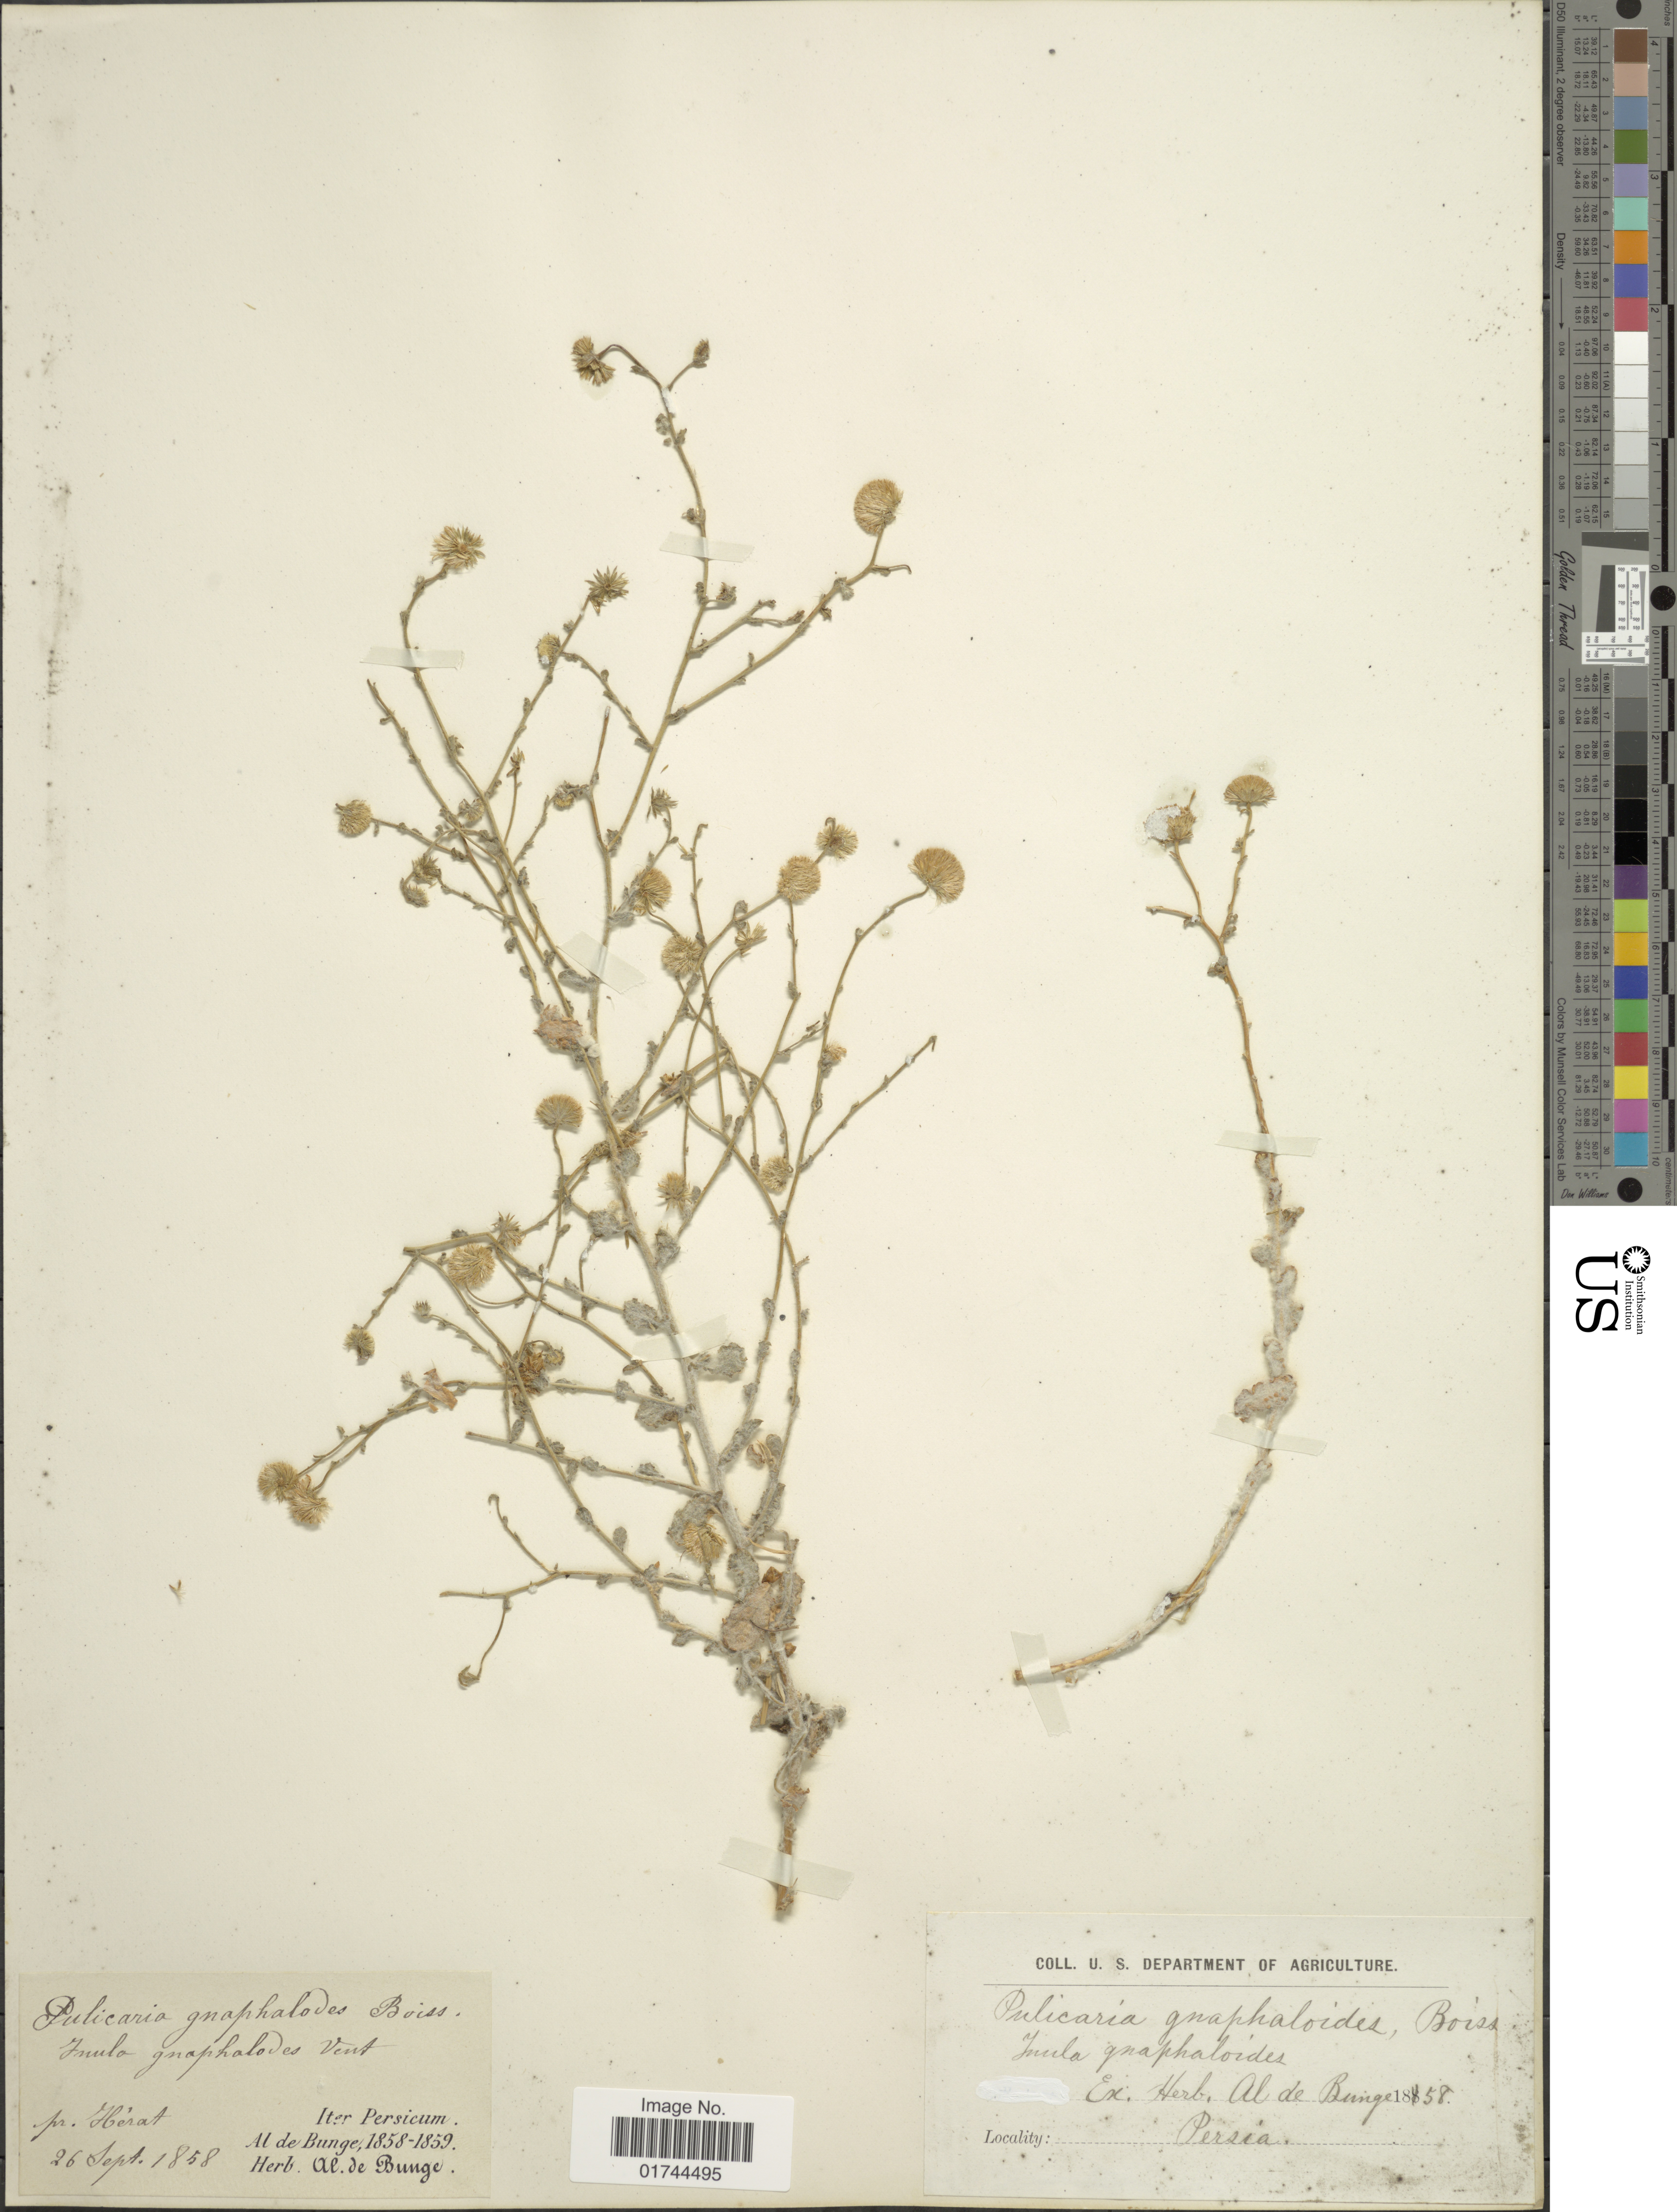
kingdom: Plantae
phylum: Tracheophyta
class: Magnoliopsida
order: Asterales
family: Asteraceae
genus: Pulicaria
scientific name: Pulicaria gnaphalodes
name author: (Vent.) Boiss.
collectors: United States Department of Agriculture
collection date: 1858-09-26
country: Afghanistan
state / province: Herat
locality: Pr. Herat, Persia